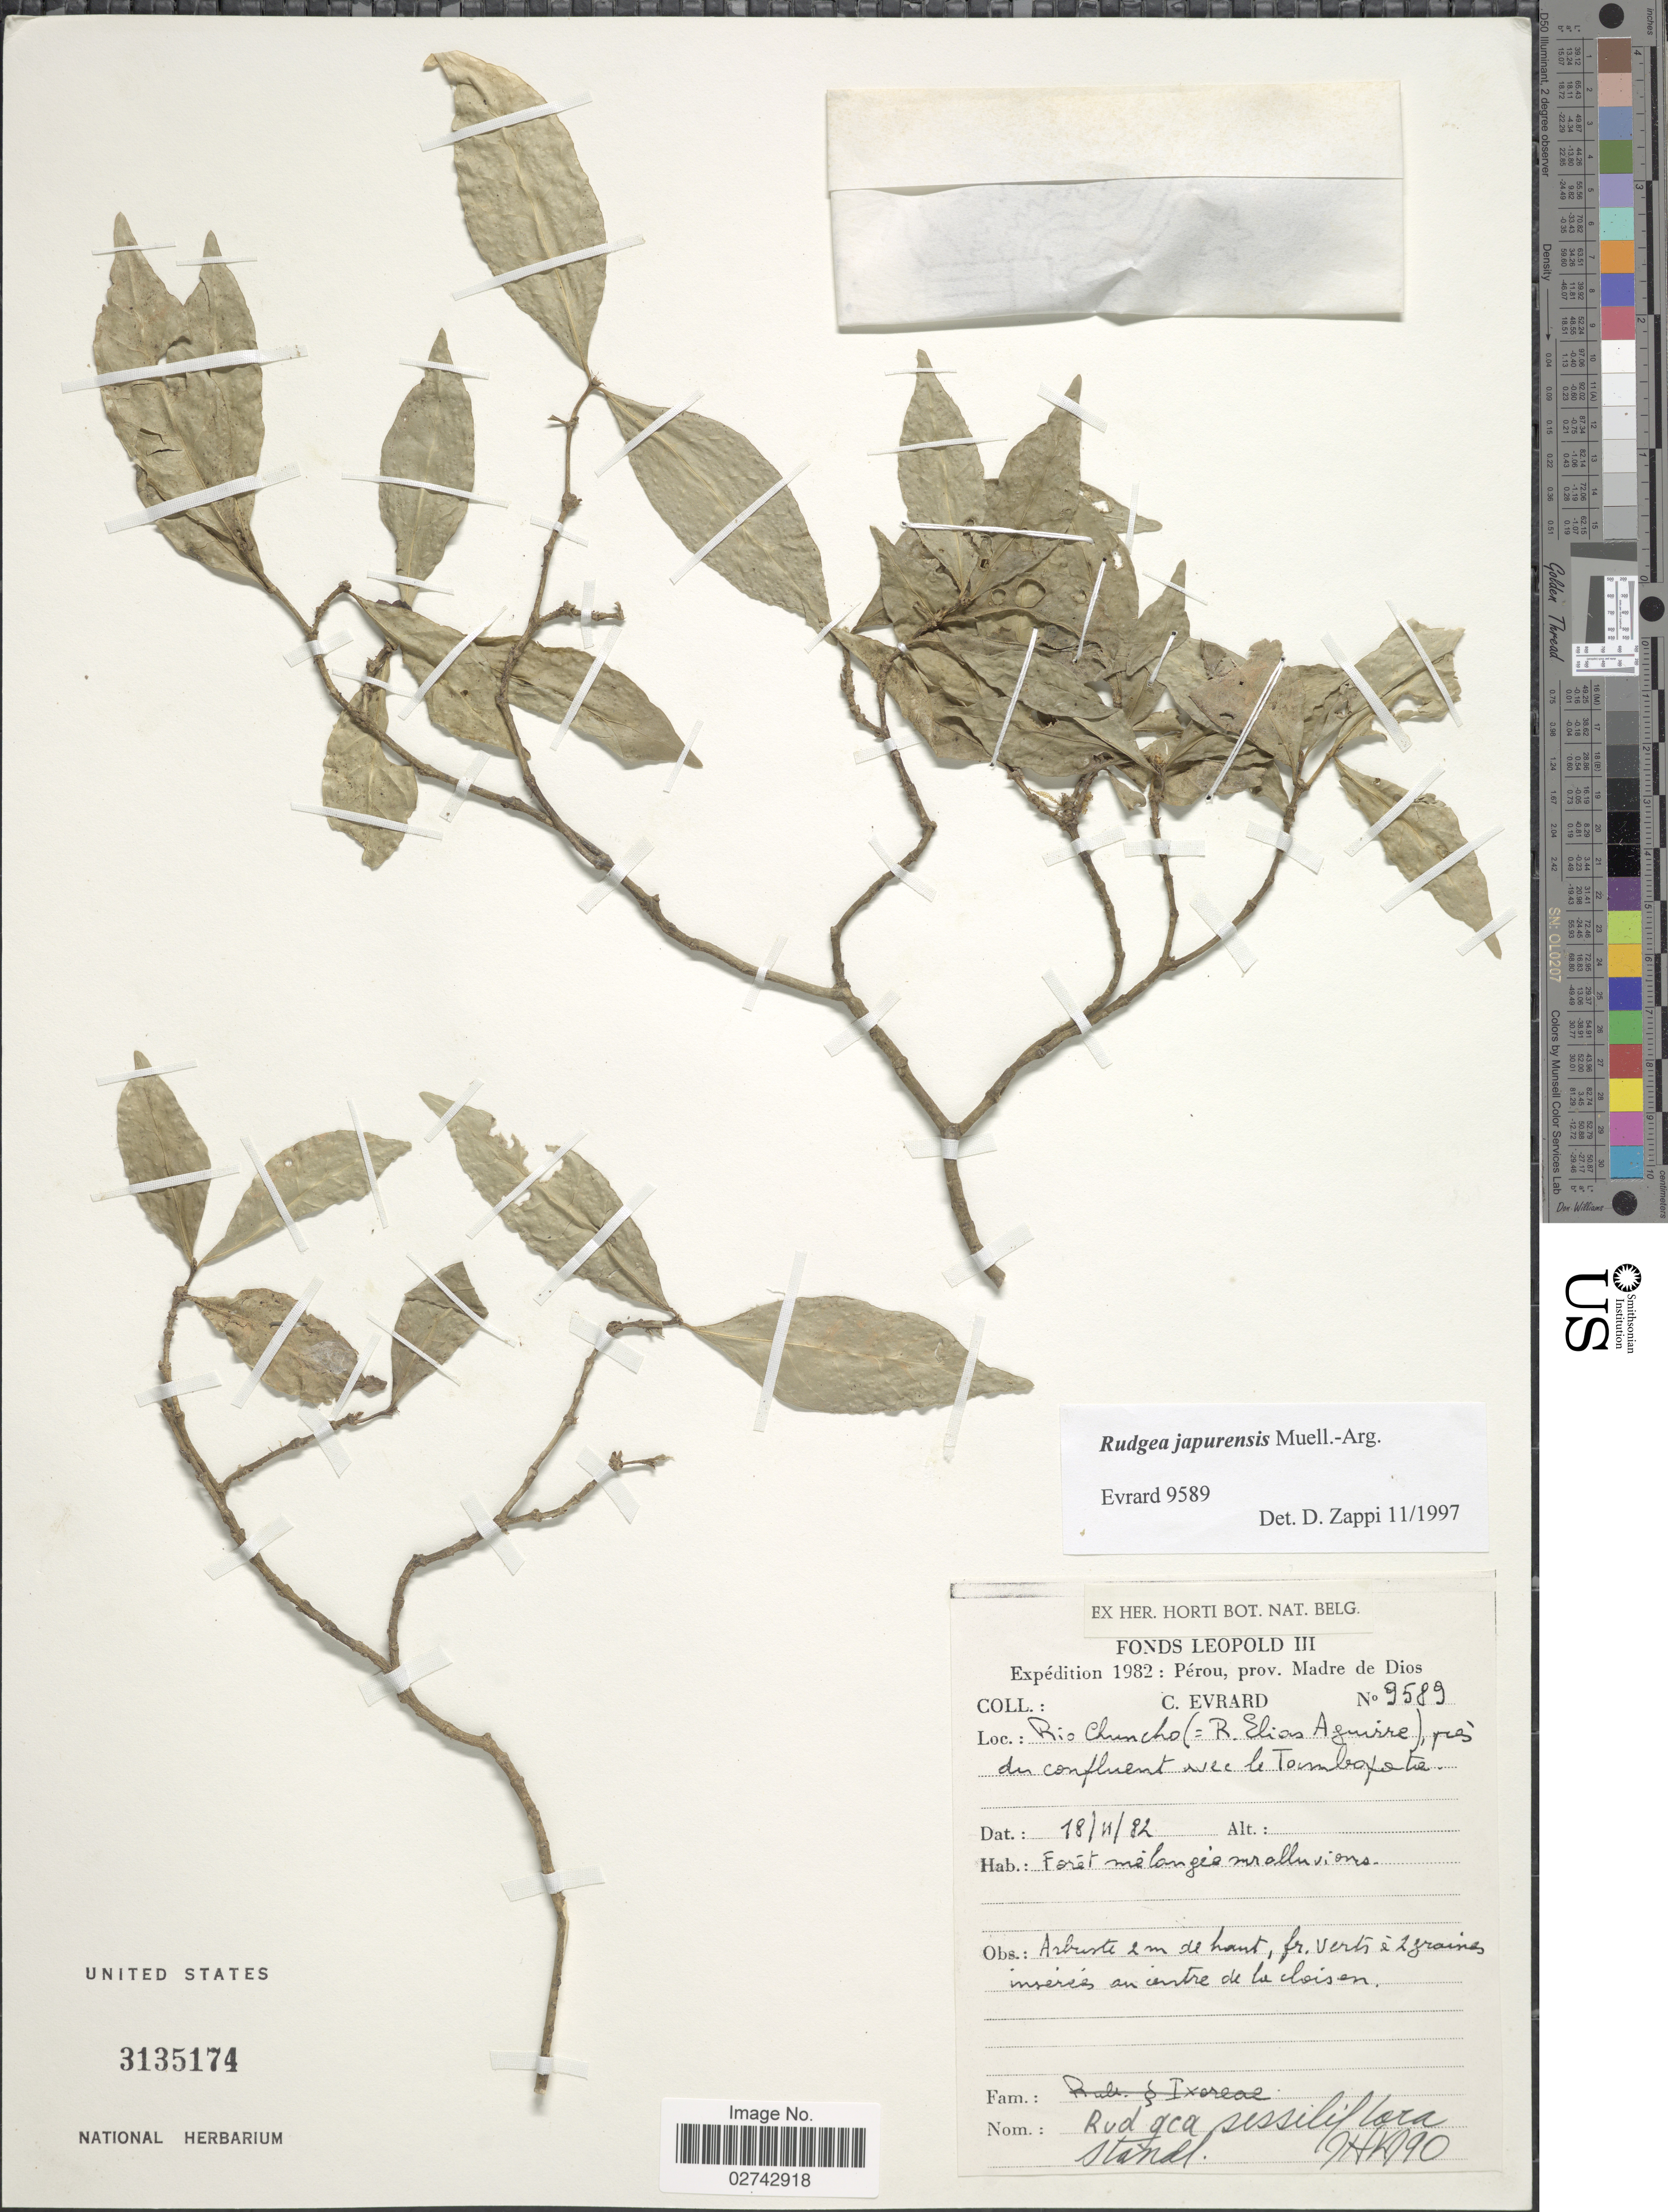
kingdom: Plantae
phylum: Tracheophyta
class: Magnoliopsida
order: Gentianales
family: Rubiaceae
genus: Rudgea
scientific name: Rudgea japurensis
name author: Müll. Arg.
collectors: C. Evrard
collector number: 9589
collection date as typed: Transcribed d/m/y: 18/11/82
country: Peru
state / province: Madre de Dios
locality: Perou. Rio Chuncho (=R. Elias Aguirre), pres du confluenct avec la Tambopata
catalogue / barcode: US 3135174